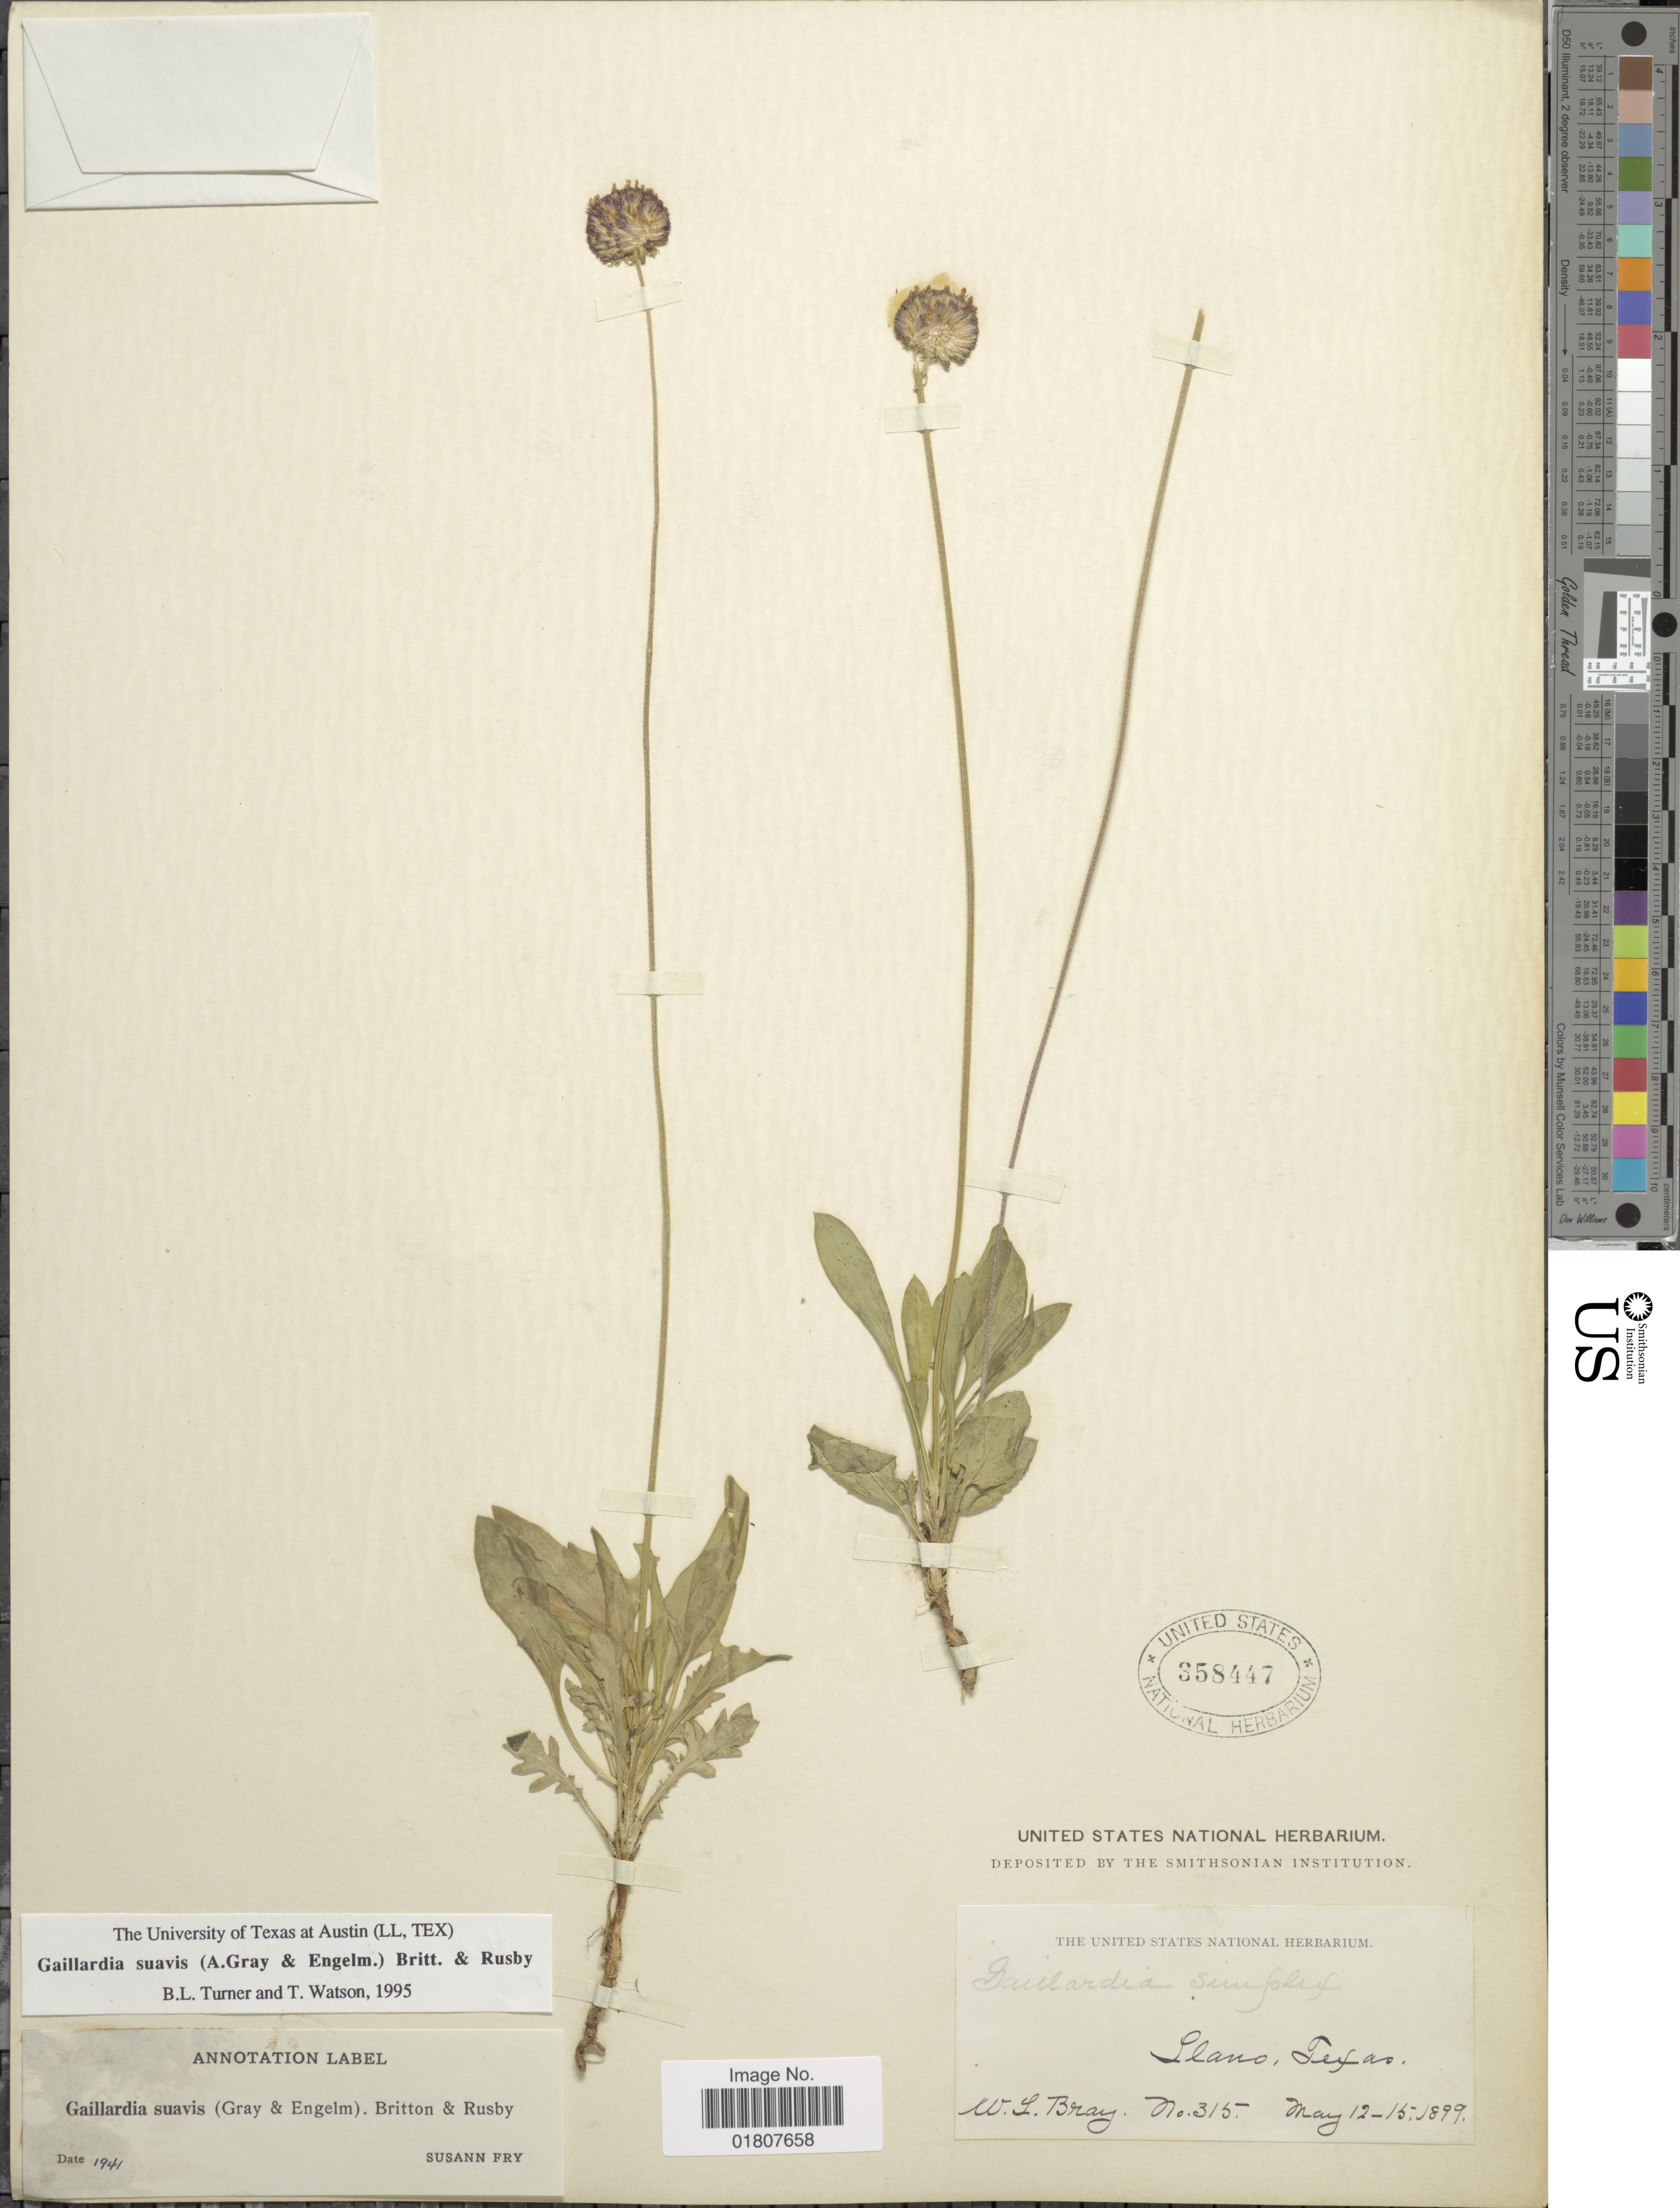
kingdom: Plantae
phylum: Tracheophyta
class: Magnoliopsida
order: Asterales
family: Asteraceae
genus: Gaillardia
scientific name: Gaillardia suavis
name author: (A. Gray & Engelm.) Britton & Rusby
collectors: W. L. Bray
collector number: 315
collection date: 1899-05-12/1899-05-15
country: United States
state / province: Texas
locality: Llano, Texas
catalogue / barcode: US 358447